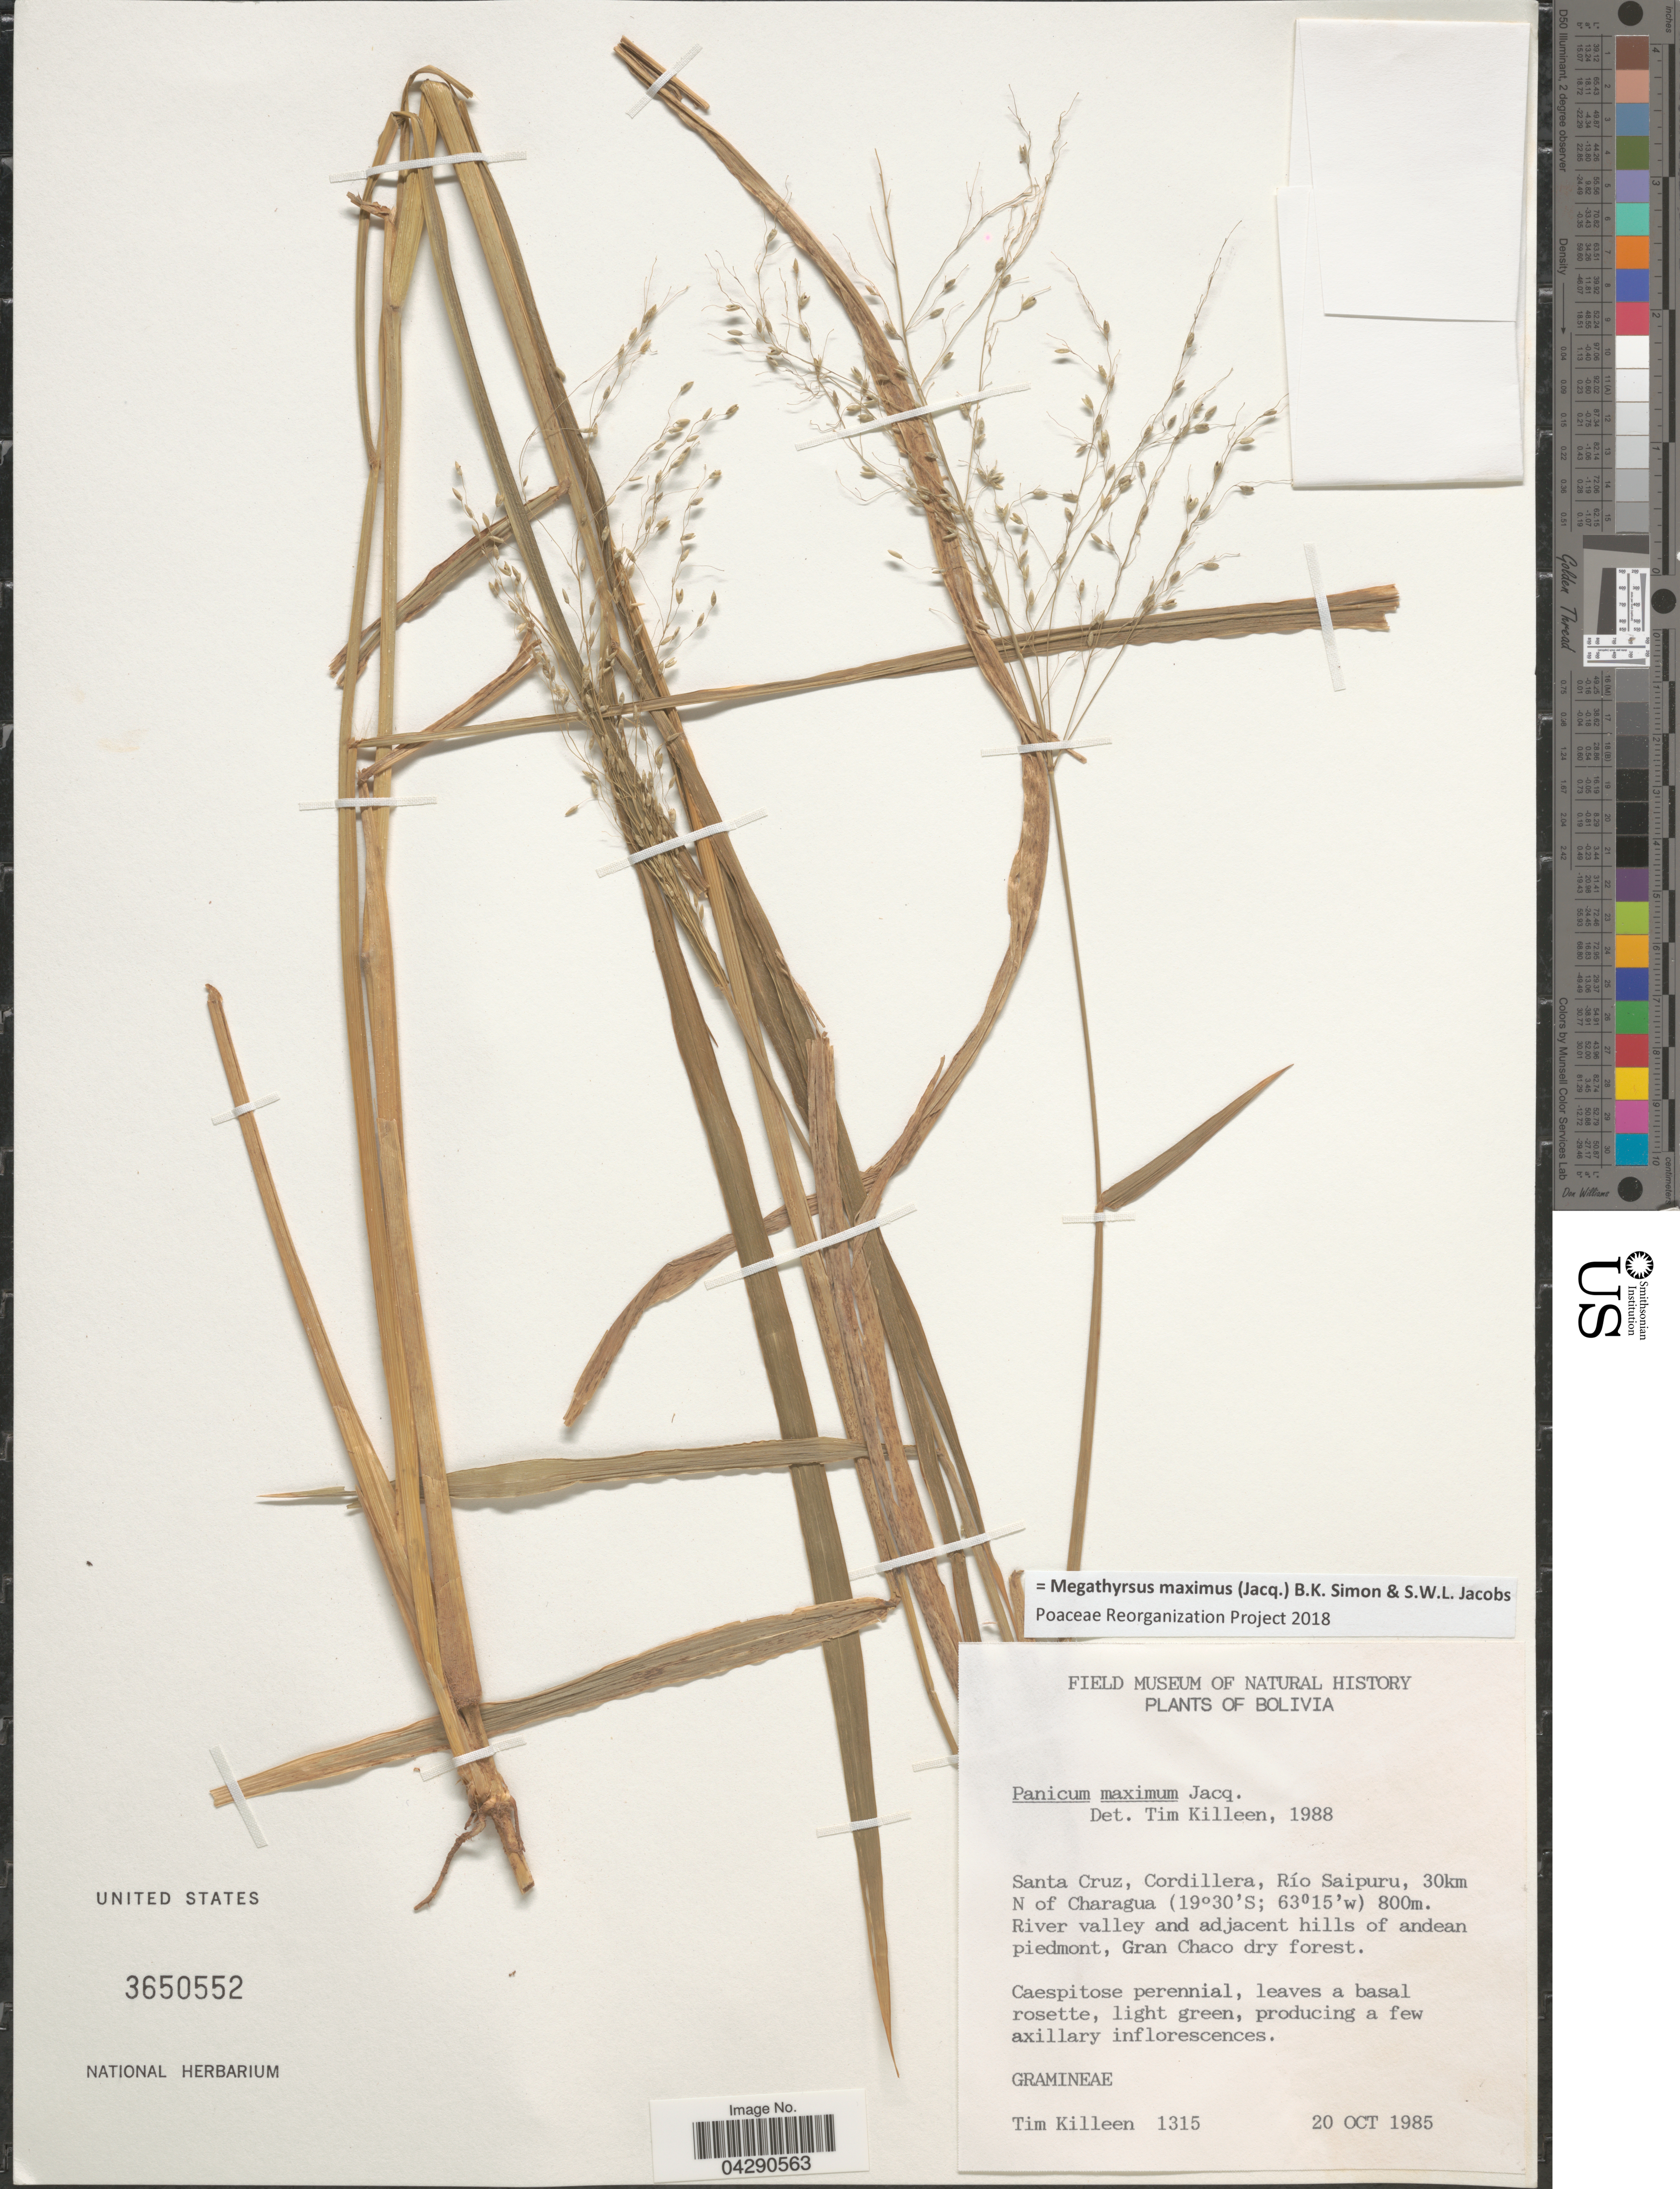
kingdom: Plantae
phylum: Tracheophyta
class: Liliopsida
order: Poales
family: Poaceae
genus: Megathyrsus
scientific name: Megathyrsus maximus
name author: (Jacq.) B.K. Simon & S.W.L. Jacobs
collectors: T. J. Killeen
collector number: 1315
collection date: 1985-10-20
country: Bolivia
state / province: Santa Cruz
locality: Cordillera, Río Saipuru, 30km N of Charagua. River valley and adjacent hills of andean piedmont, Gran Chaco dry forest.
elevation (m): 800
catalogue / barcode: US 3650552